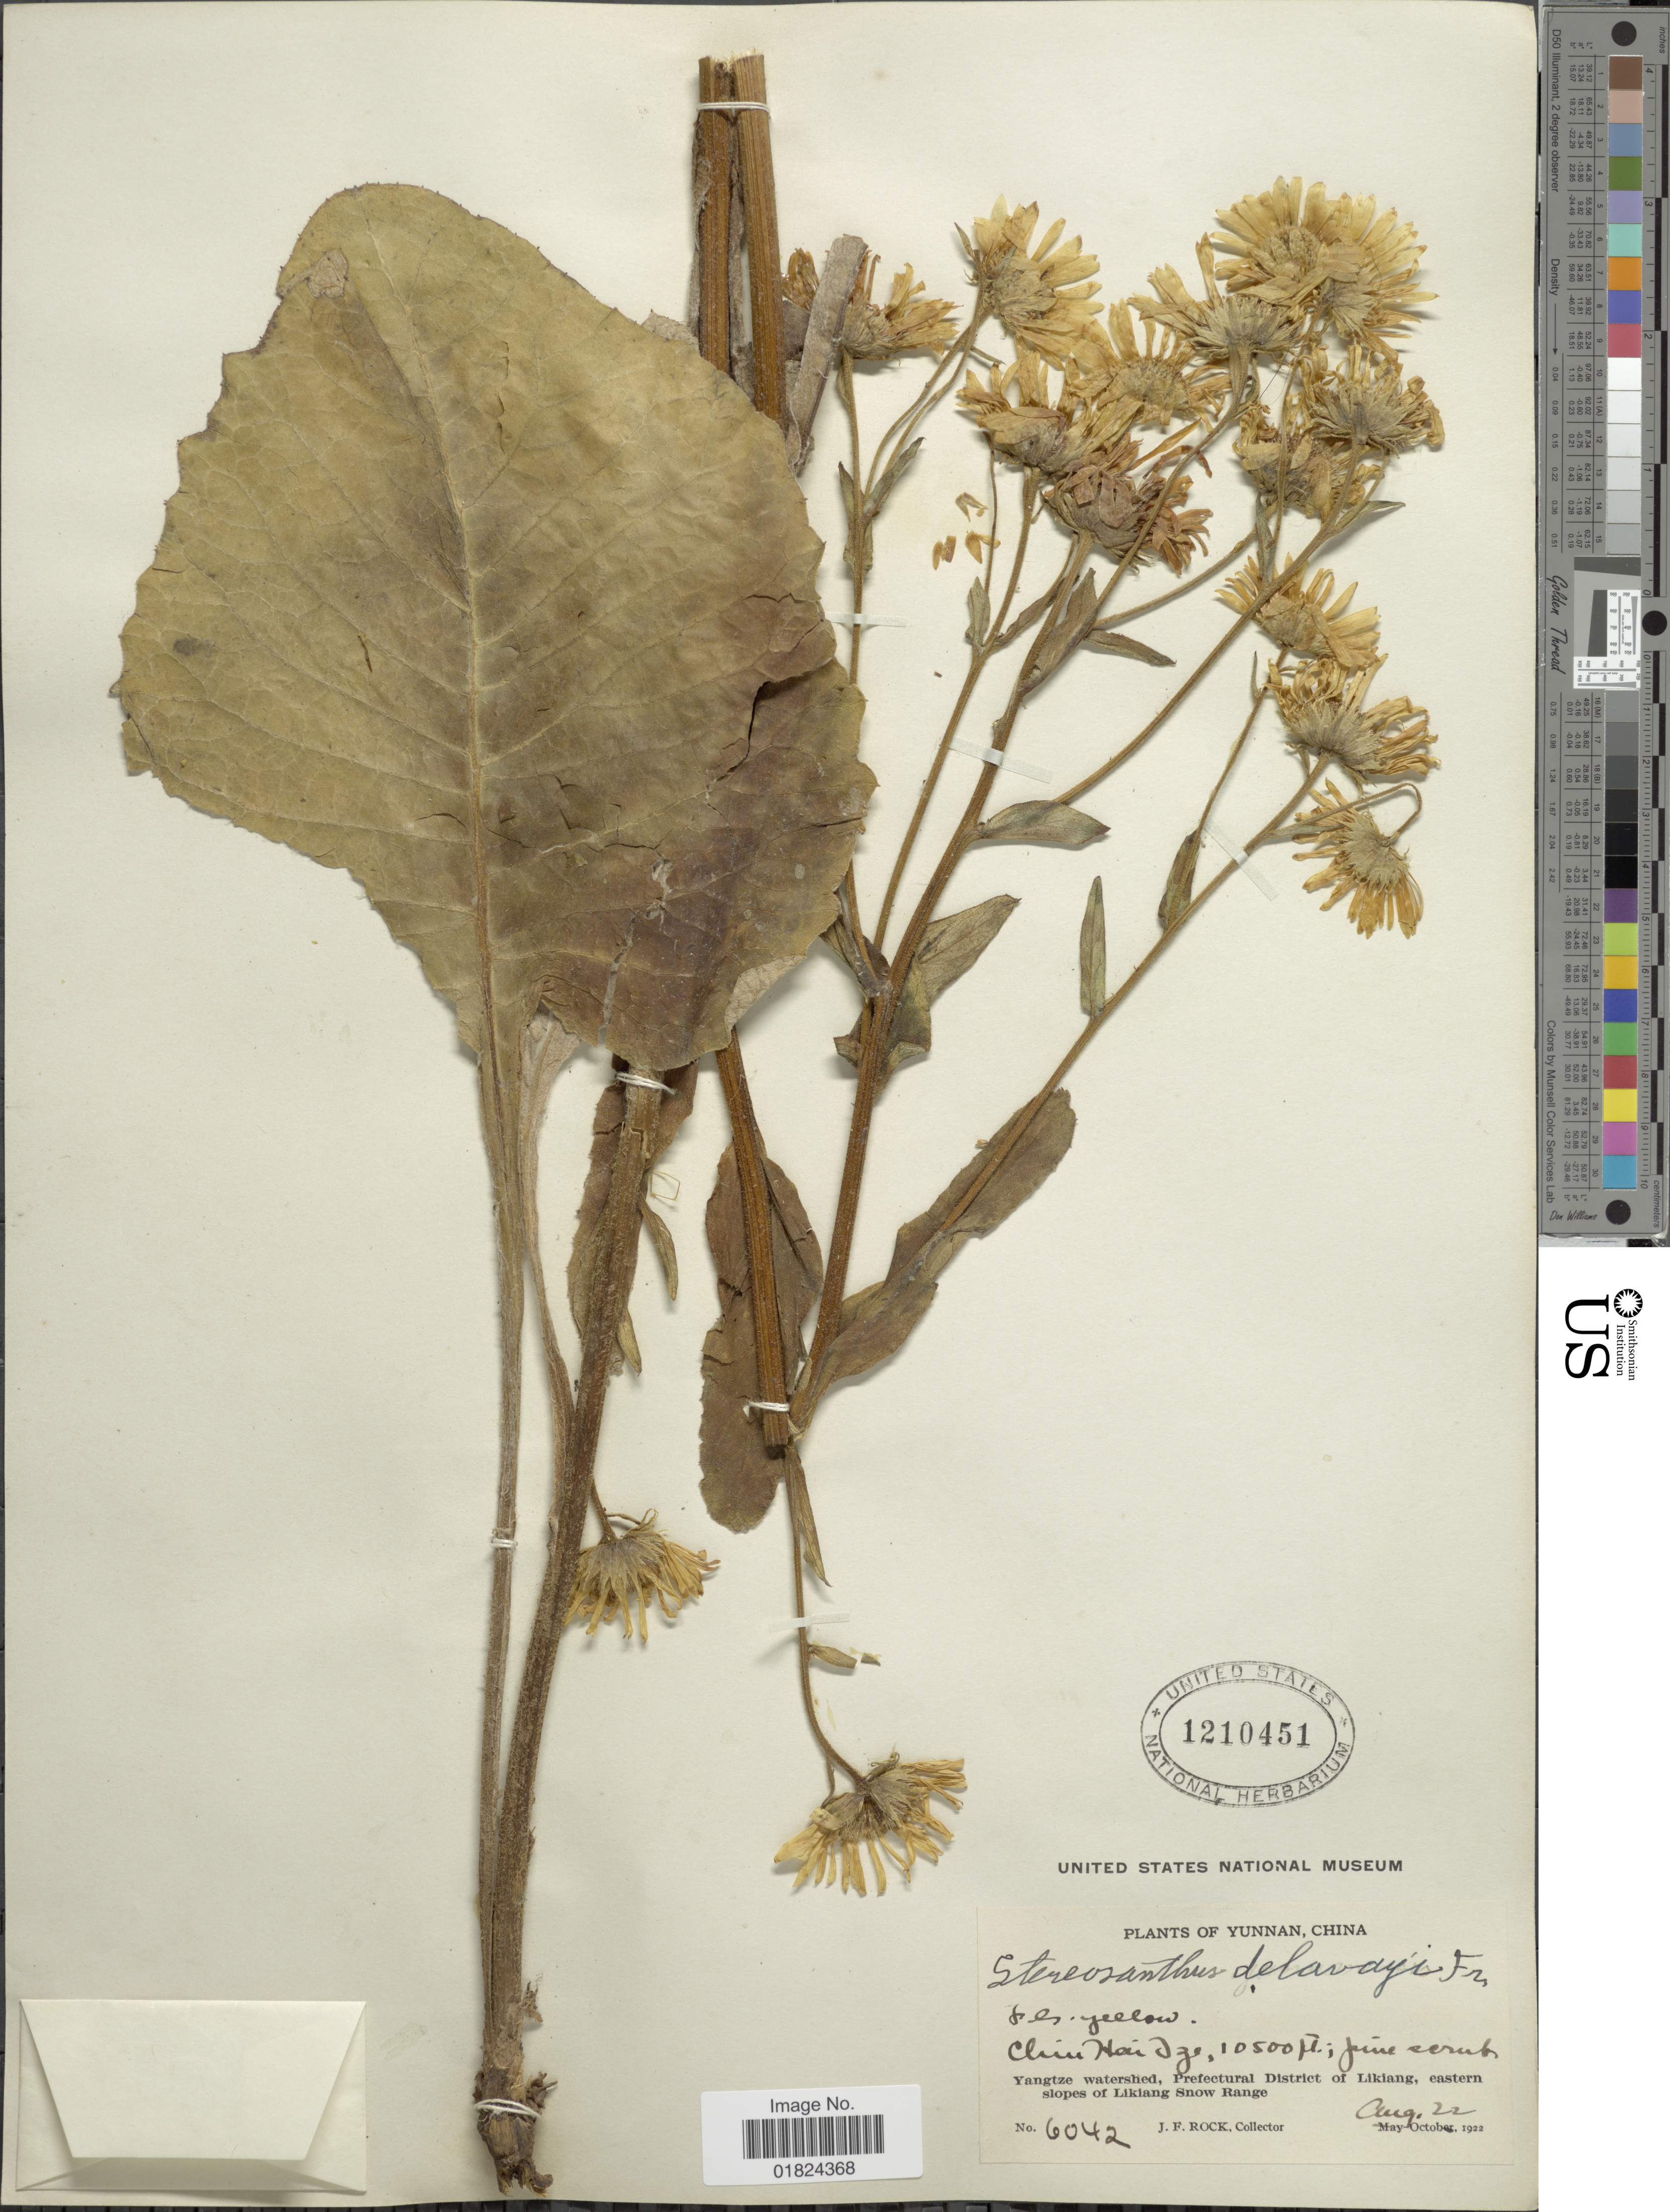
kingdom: Plantae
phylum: Tracheophyta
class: Magnoliopsida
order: Asterales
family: Asteraceae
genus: Stereosanthus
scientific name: Stereosanthus delavayi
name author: Fr. & Steetz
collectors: J. Rock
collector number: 6042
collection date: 1922-08-22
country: China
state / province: Yunnan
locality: Chin Hai Tze, Yangtze watershed, Prefectural District of Likiang, eastern slopes of Likiang Snow Range.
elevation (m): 3200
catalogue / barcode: US 120451